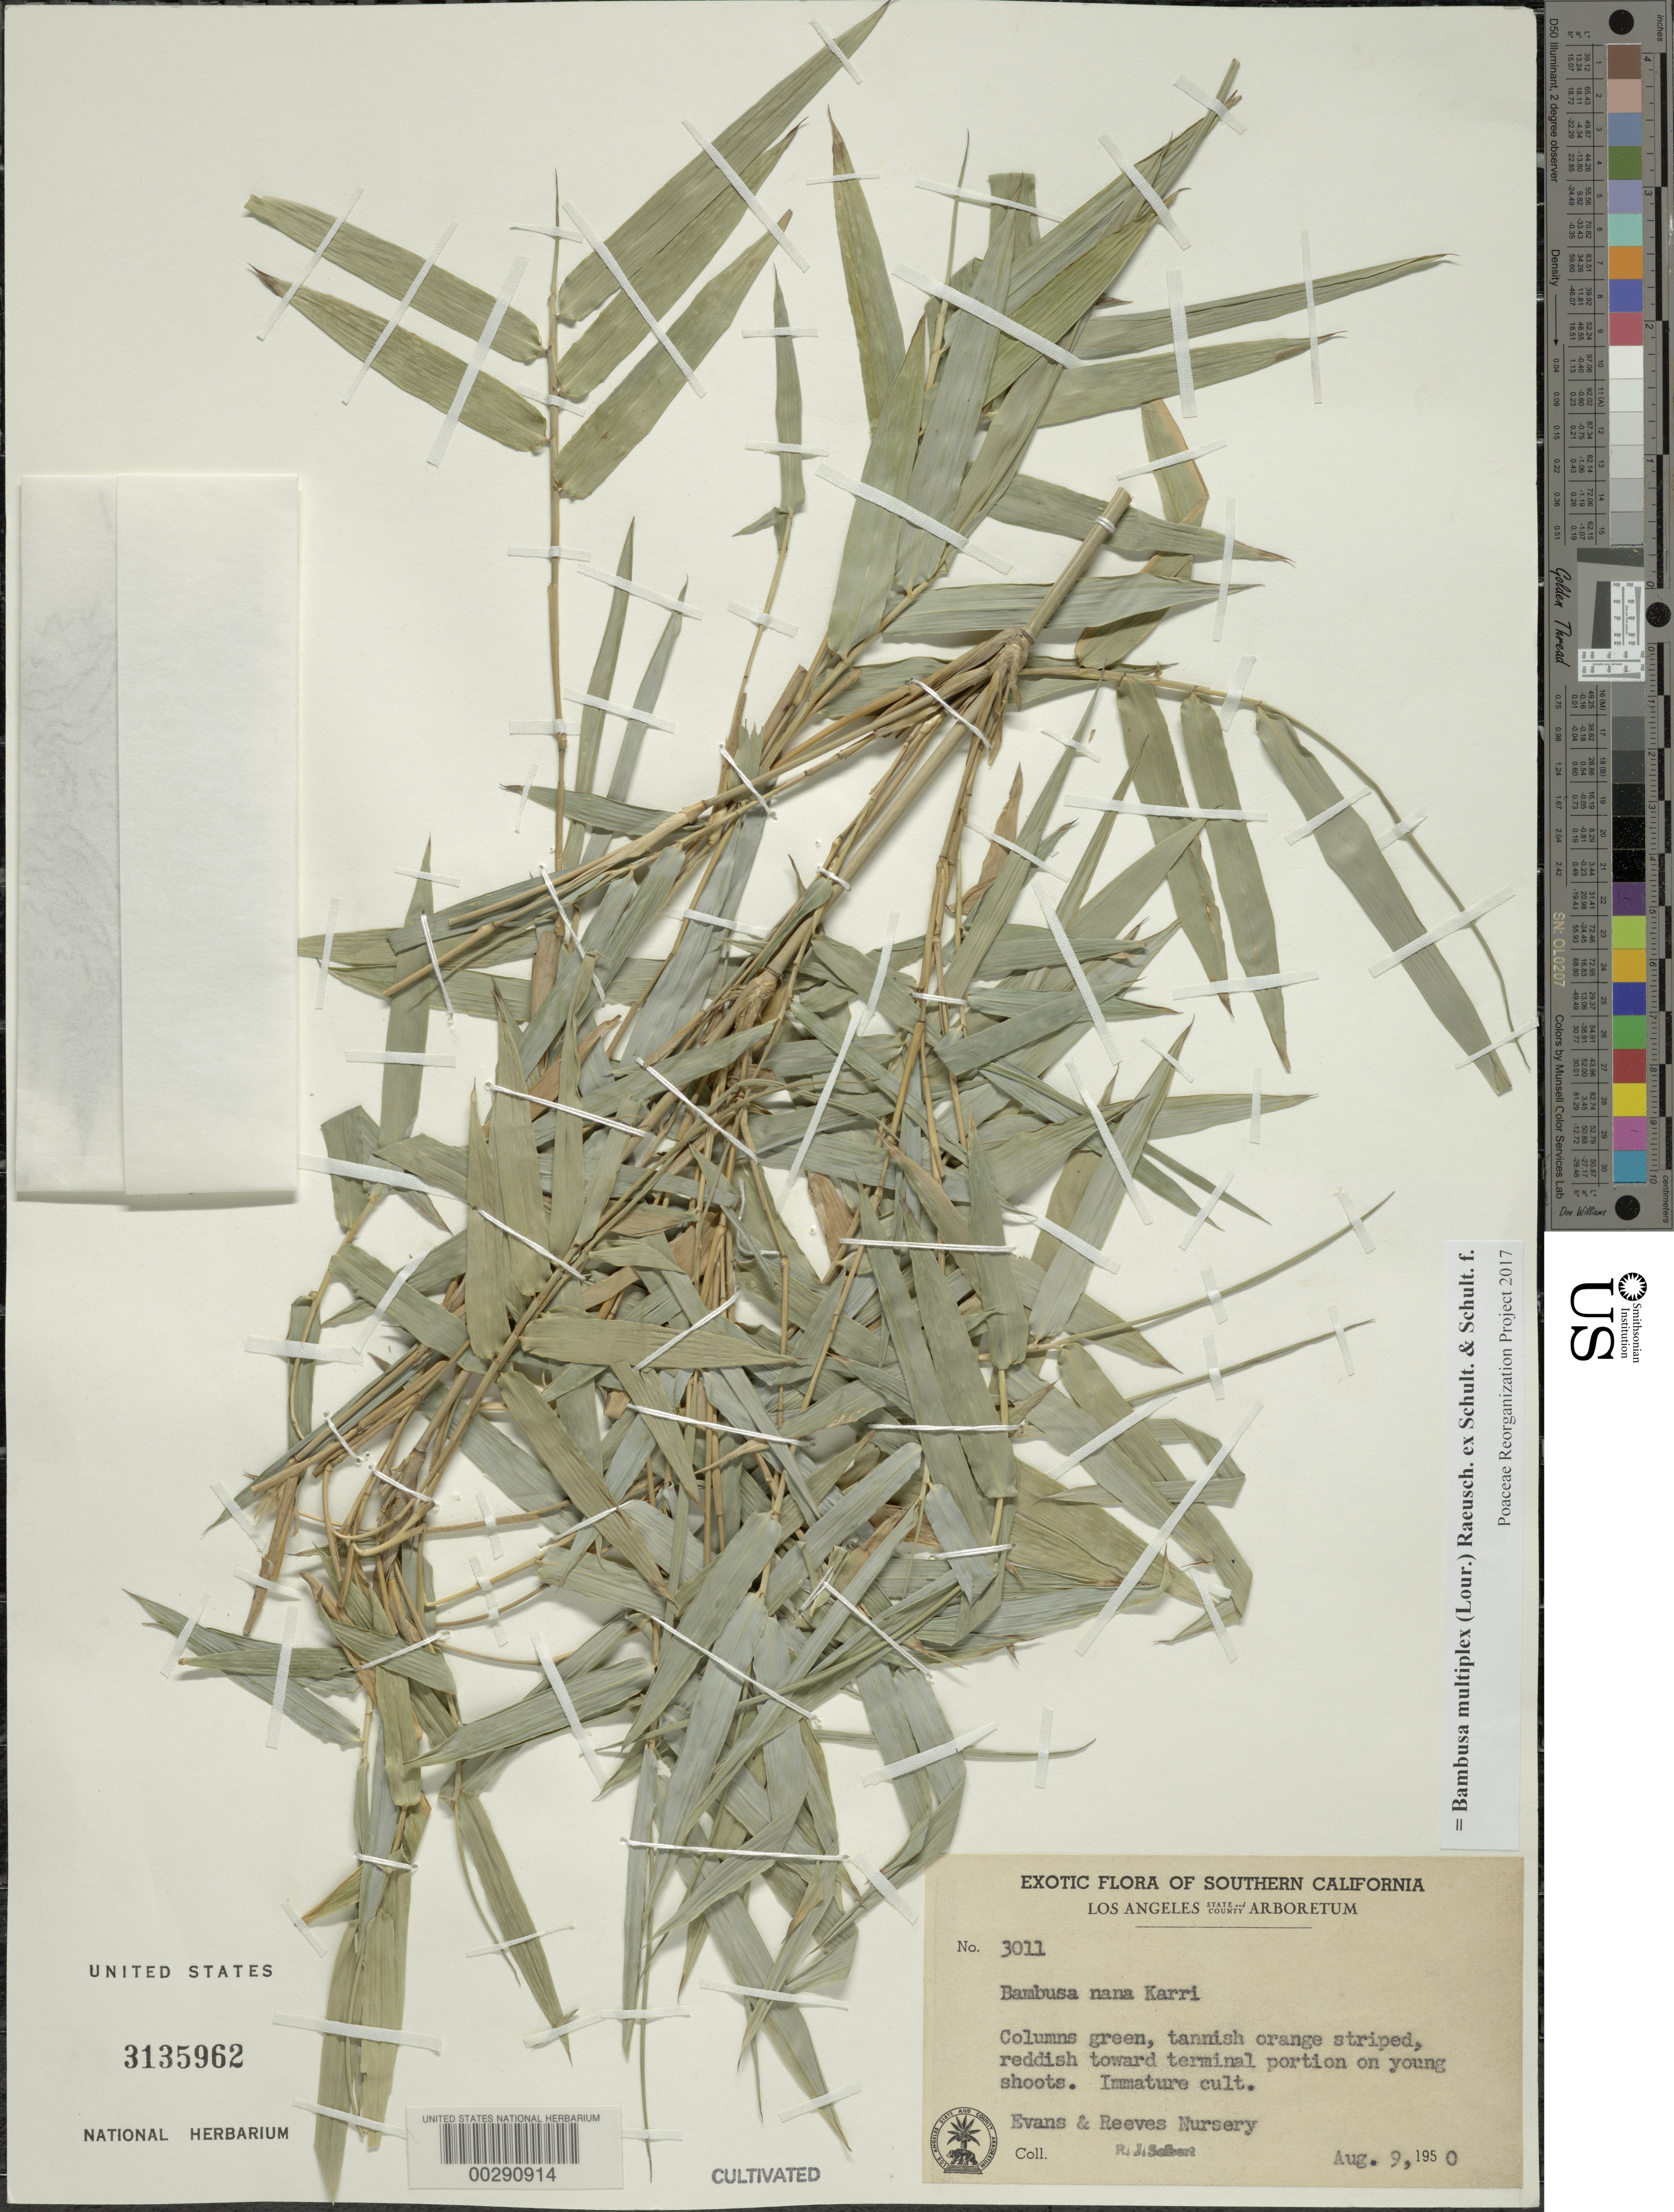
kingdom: Plantae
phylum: Tracheophyta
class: Liliopsida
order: Poales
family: Poaceae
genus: Bambusa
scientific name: Bambusa multiplex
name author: (Lour.) Raeusch. ex Schult. & Schult. f.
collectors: R. J. Seibert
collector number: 3011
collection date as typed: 09 Aug 1950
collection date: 1950-08-09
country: United States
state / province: Florida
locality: Southern Florida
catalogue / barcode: US 3135962